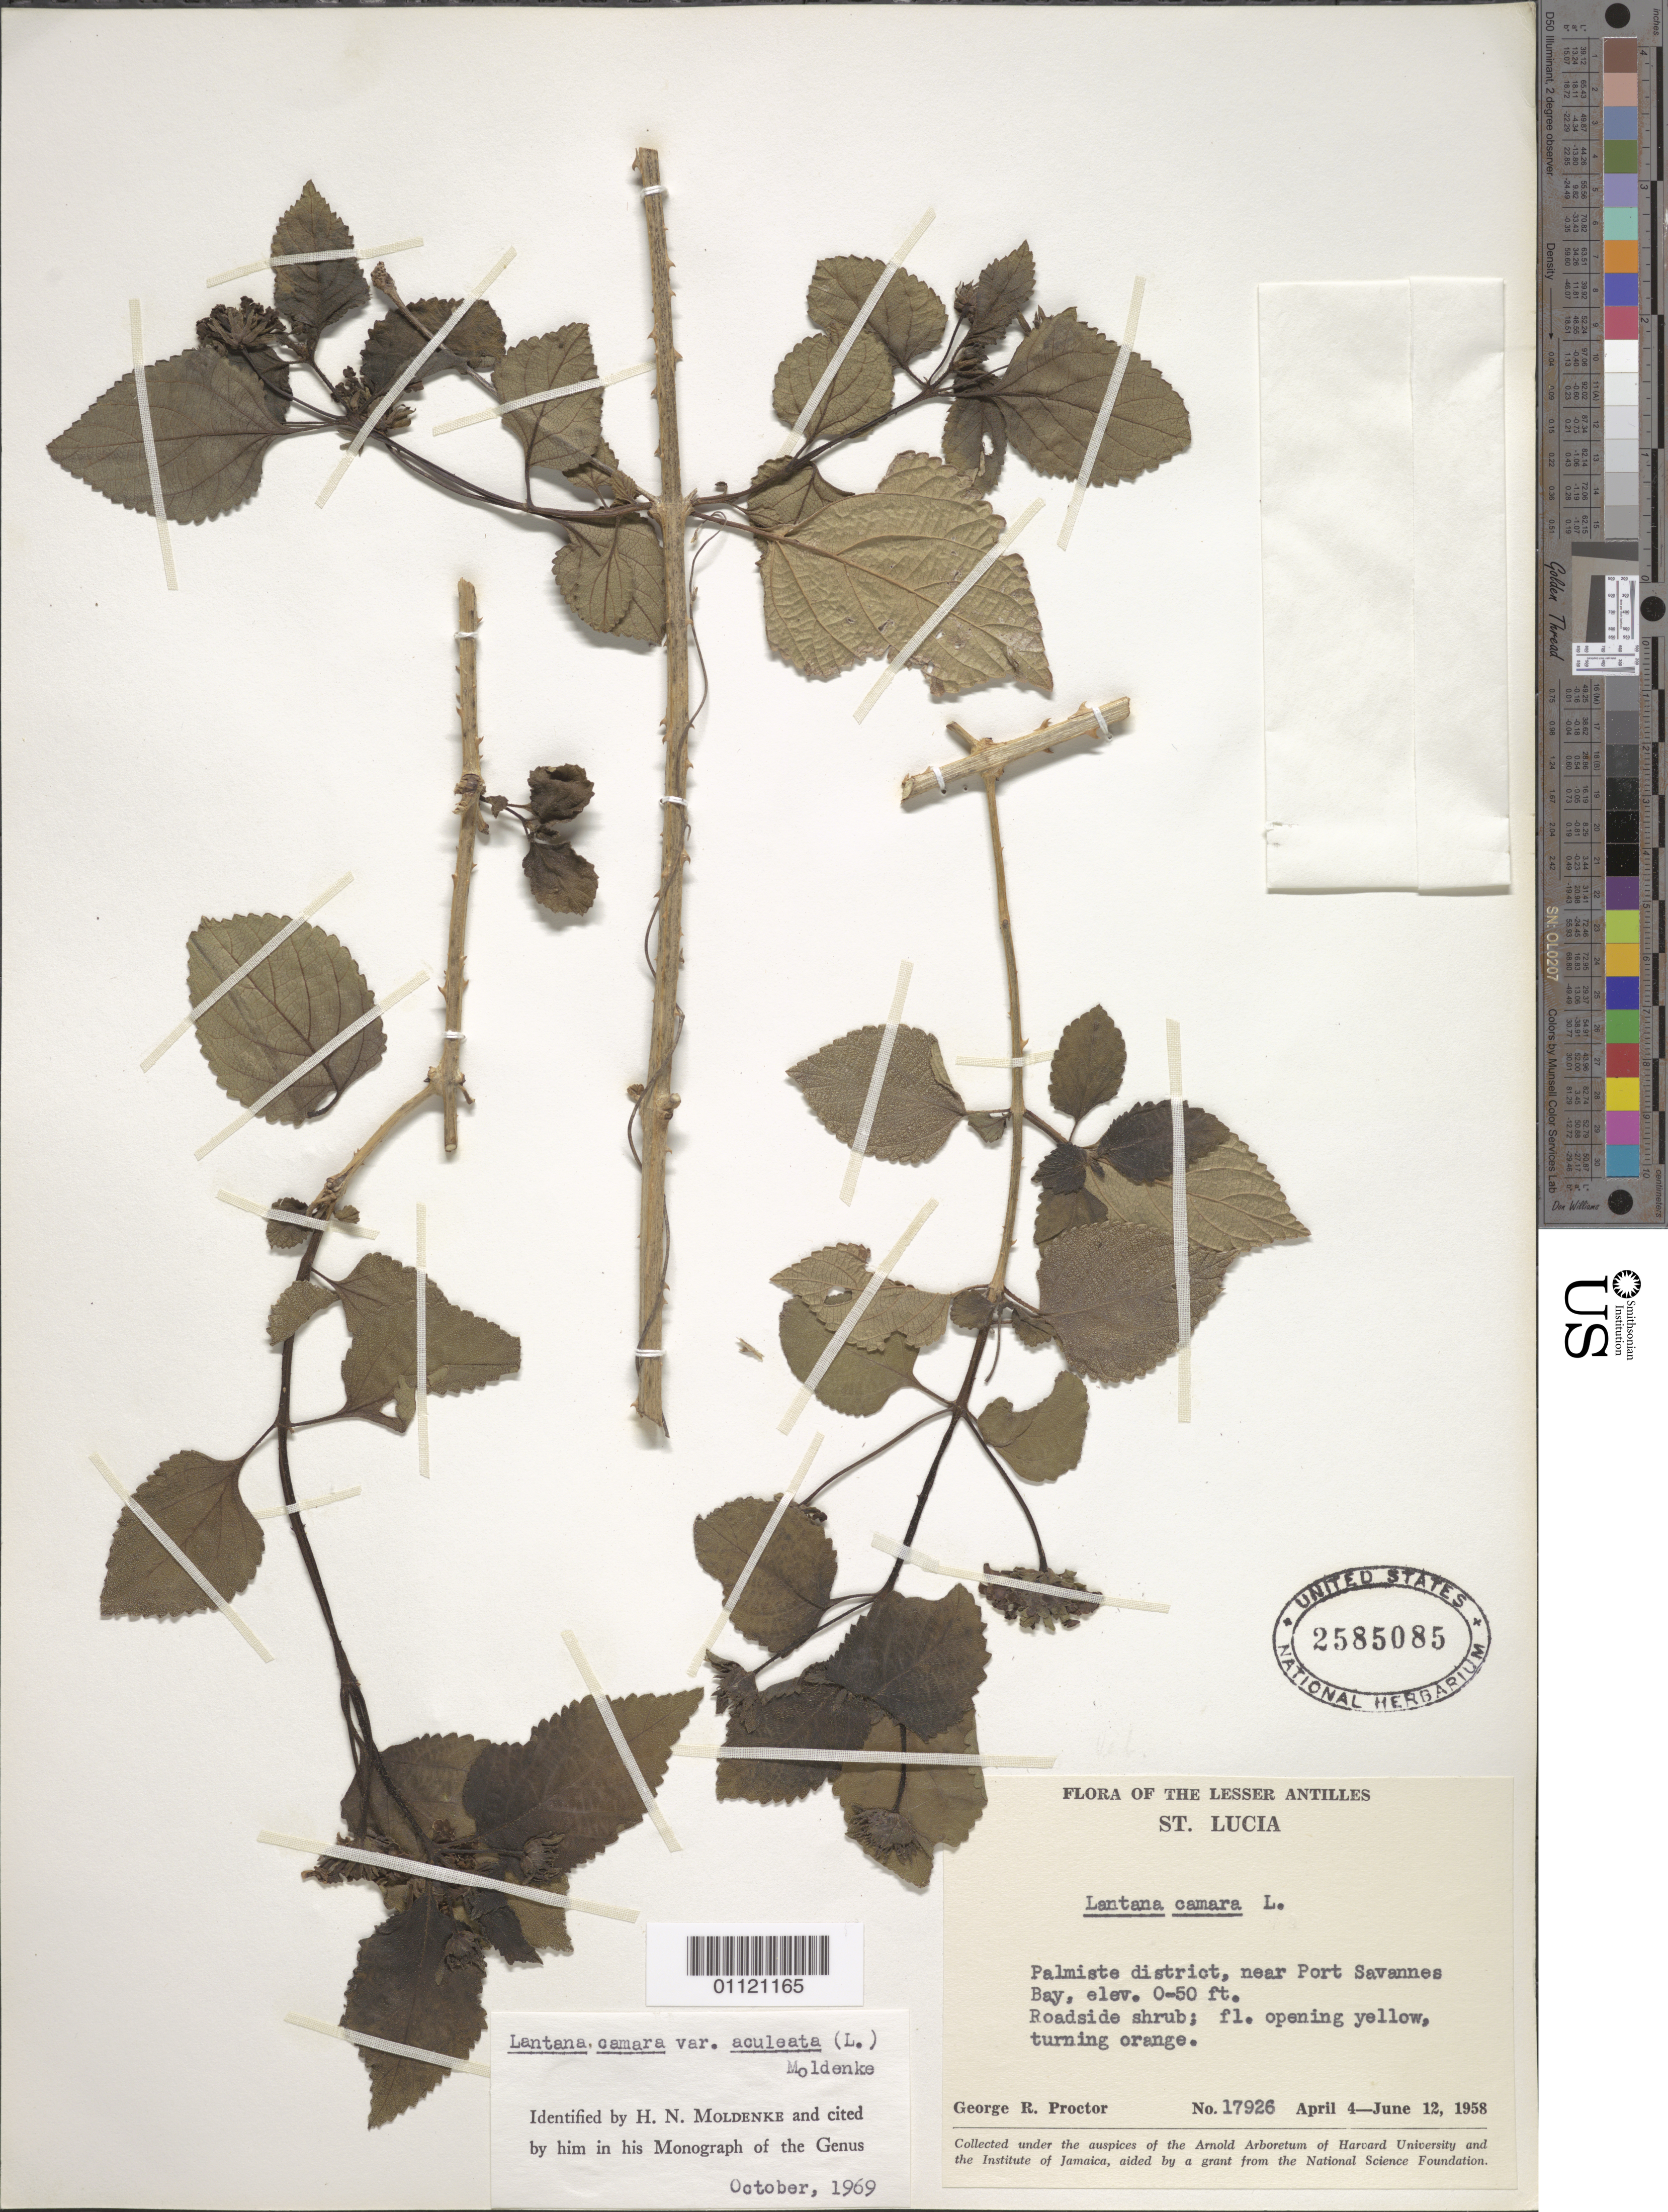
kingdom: Plantae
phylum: Tracheophyta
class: Magnoliopsida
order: Lamiales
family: Verbenaceae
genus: Lantana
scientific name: Lantana camara var. aculeata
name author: (L.) Moldenke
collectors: G. R. Proctor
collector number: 17926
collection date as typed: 04 Apr 1958 to 12 Jun 1958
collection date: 1958-04-04/1958-06-12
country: St. Lucia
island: St. Lucia I.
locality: Palmiste district, near Port Savannes Bay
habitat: roadside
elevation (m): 0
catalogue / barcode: US 2585085